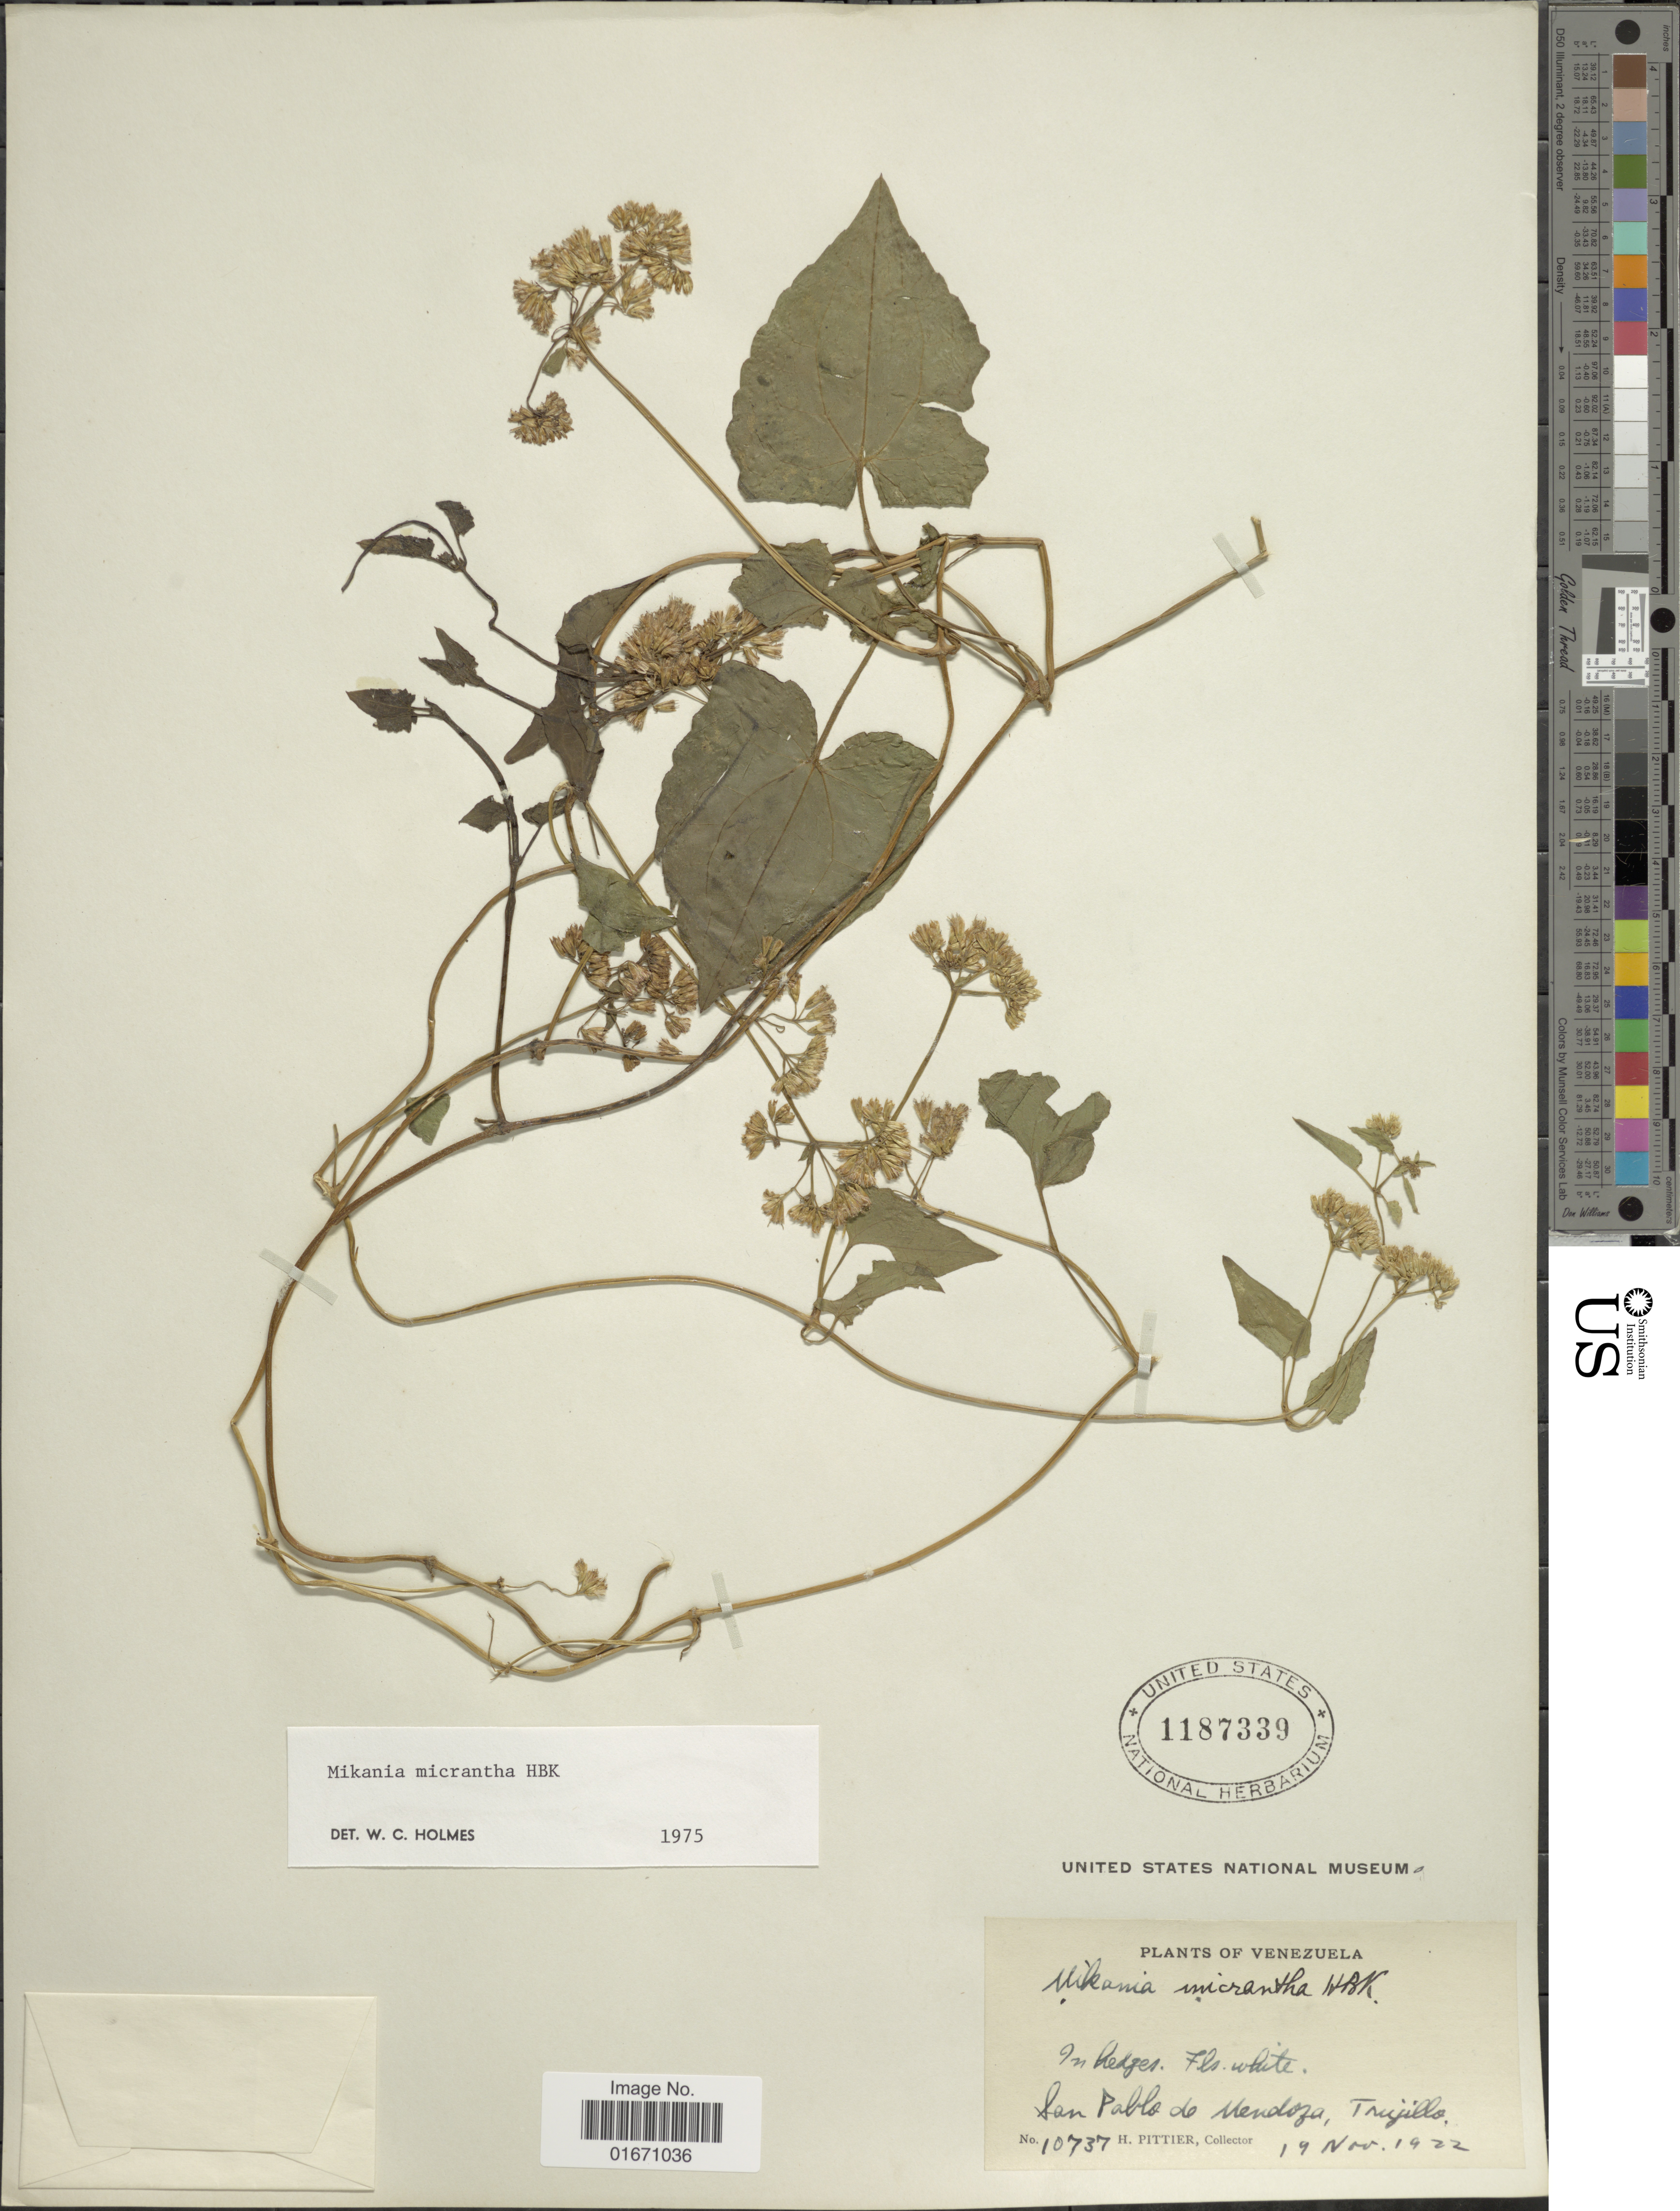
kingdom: Plantae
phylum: Tracheophyta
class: Magnoliopsida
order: Asterales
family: Asteraceae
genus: Mikania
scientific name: Mikania micrantha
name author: Kunth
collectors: H. F. Pittier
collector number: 10737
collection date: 1922-11-19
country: Venezuela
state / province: Trujillo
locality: San Pablo de Mendoza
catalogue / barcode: US 1187339